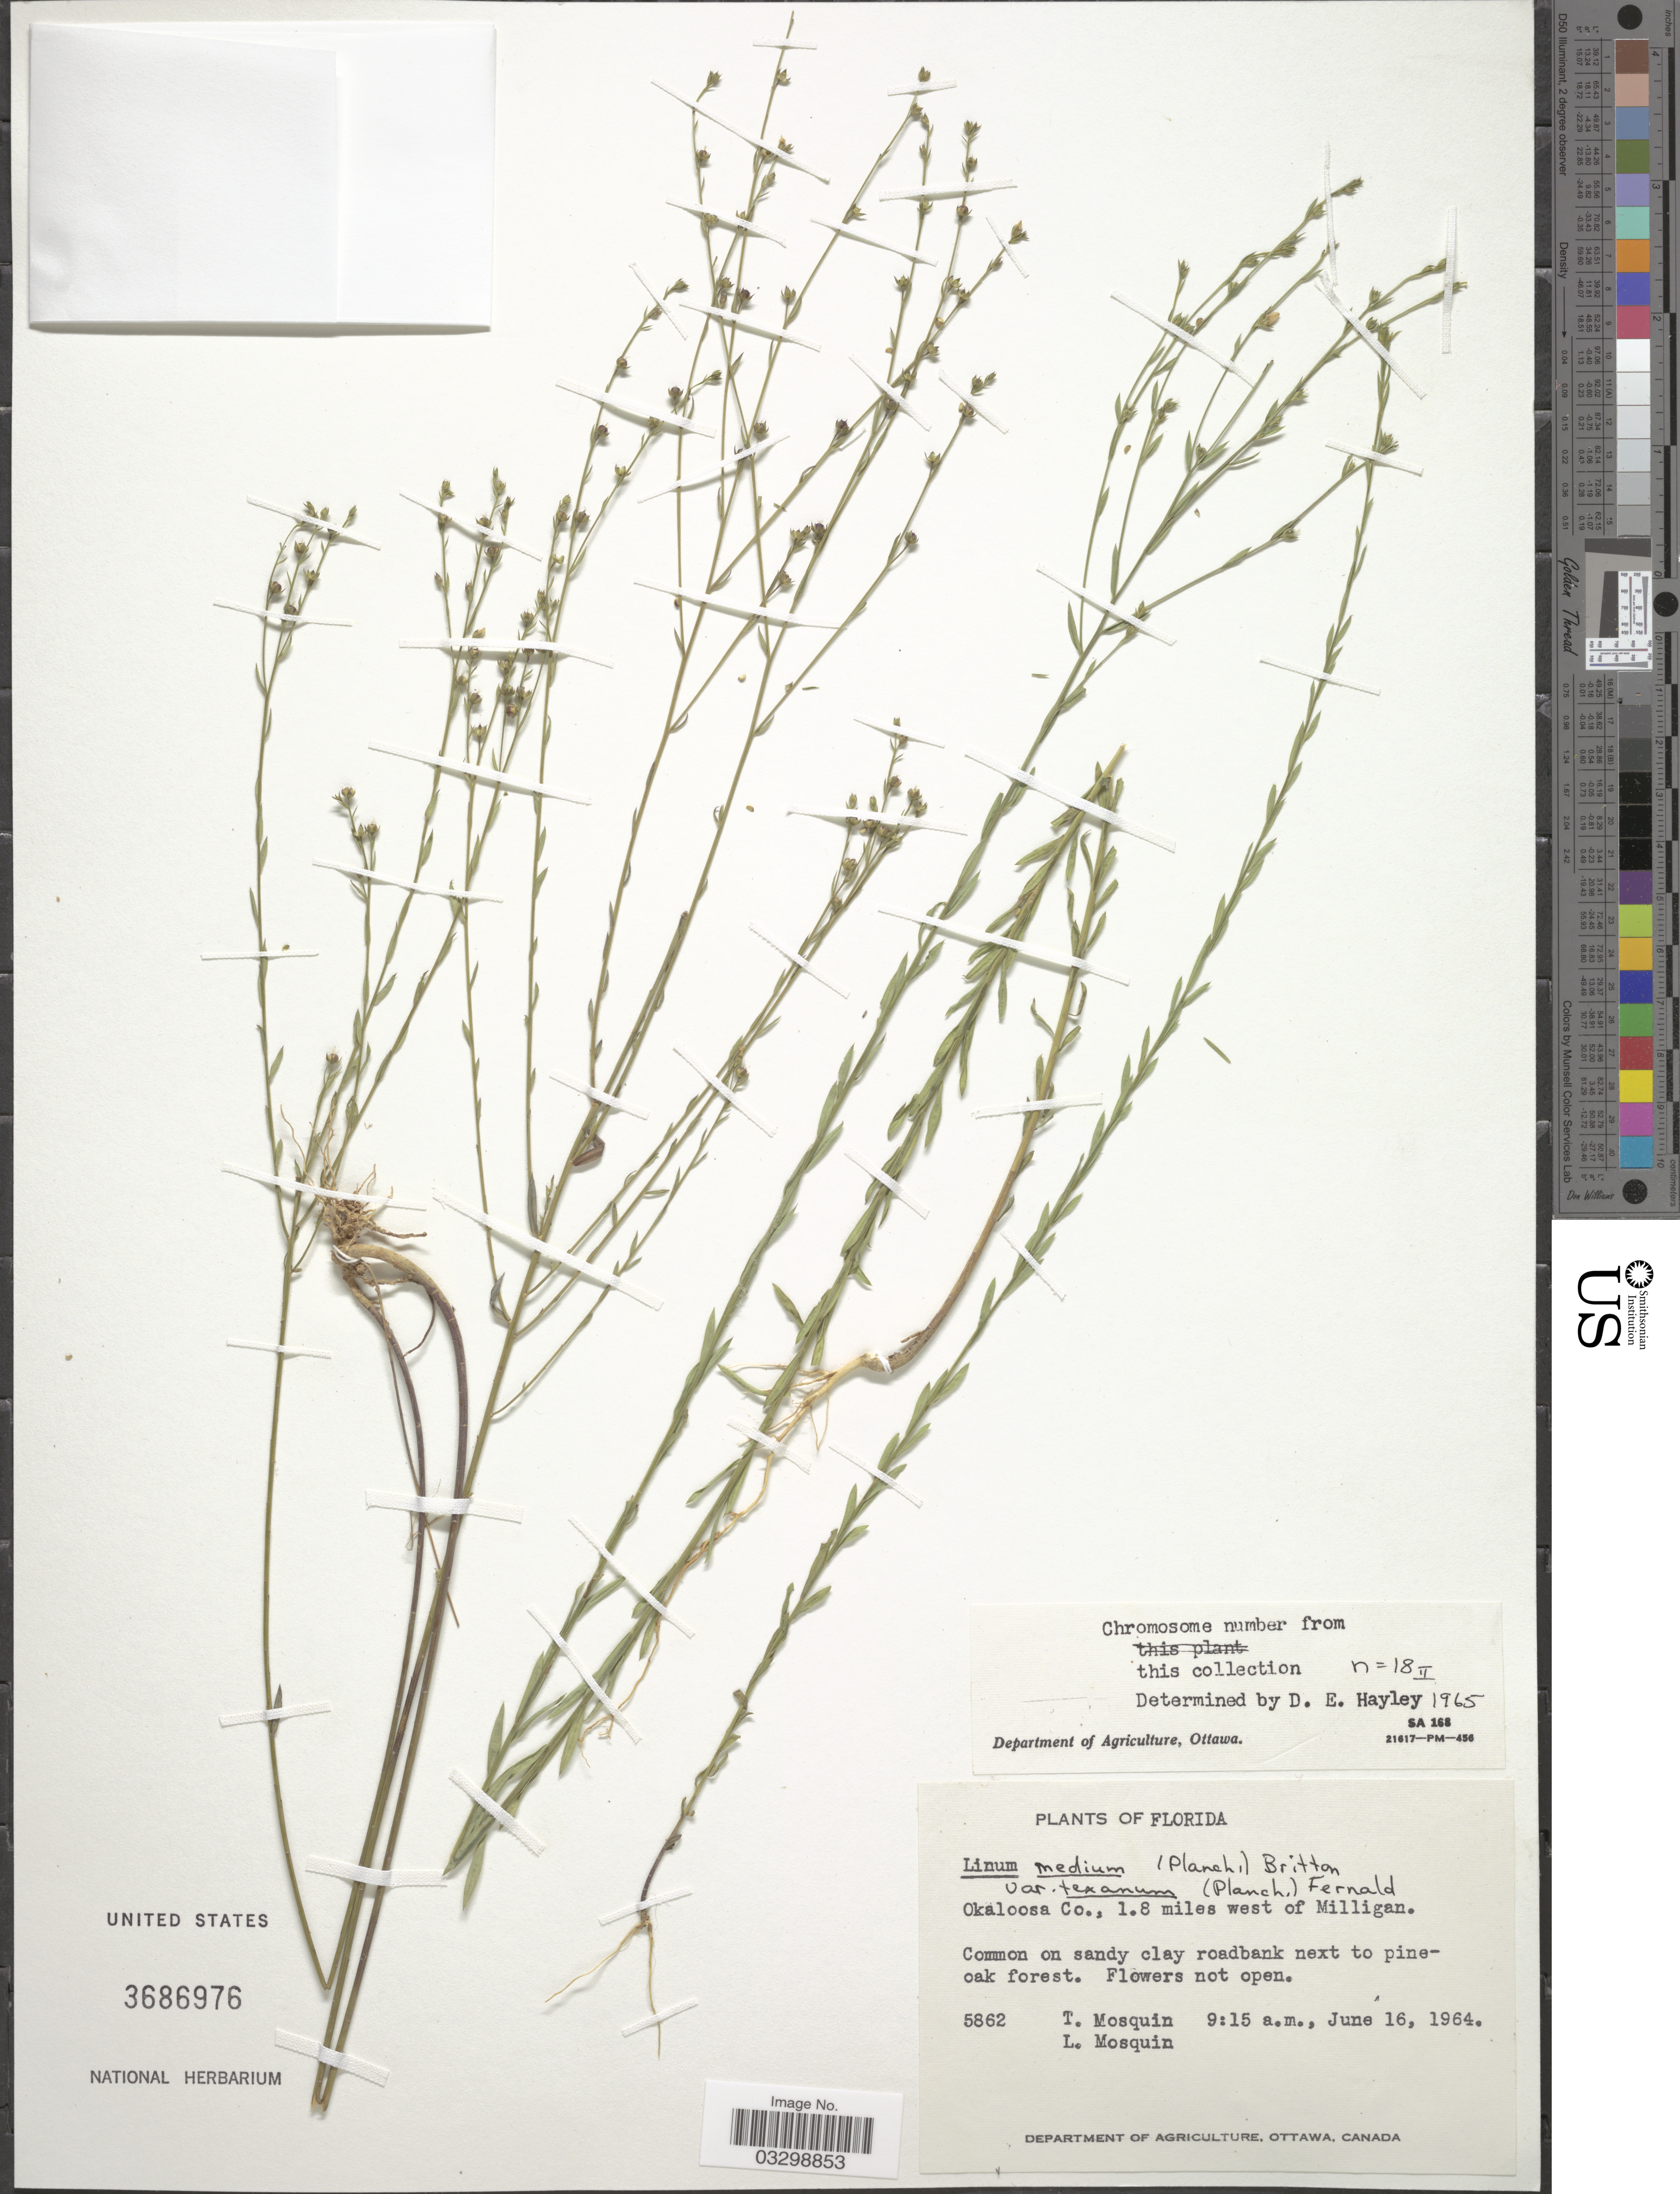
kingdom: Plantae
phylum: Tracheophyta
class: Magnoliopsida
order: Malpighiales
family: Linaceae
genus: Linum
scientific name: Linum medium var. texanum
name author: (Planch.) Fernald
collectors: T. Mosquin & L. Mosquin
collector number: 5862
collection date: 1964-06-16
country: United States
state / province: Florida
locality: Okaloosa Co., 1.8 miles west of Milligan.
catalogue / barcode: US 3686976